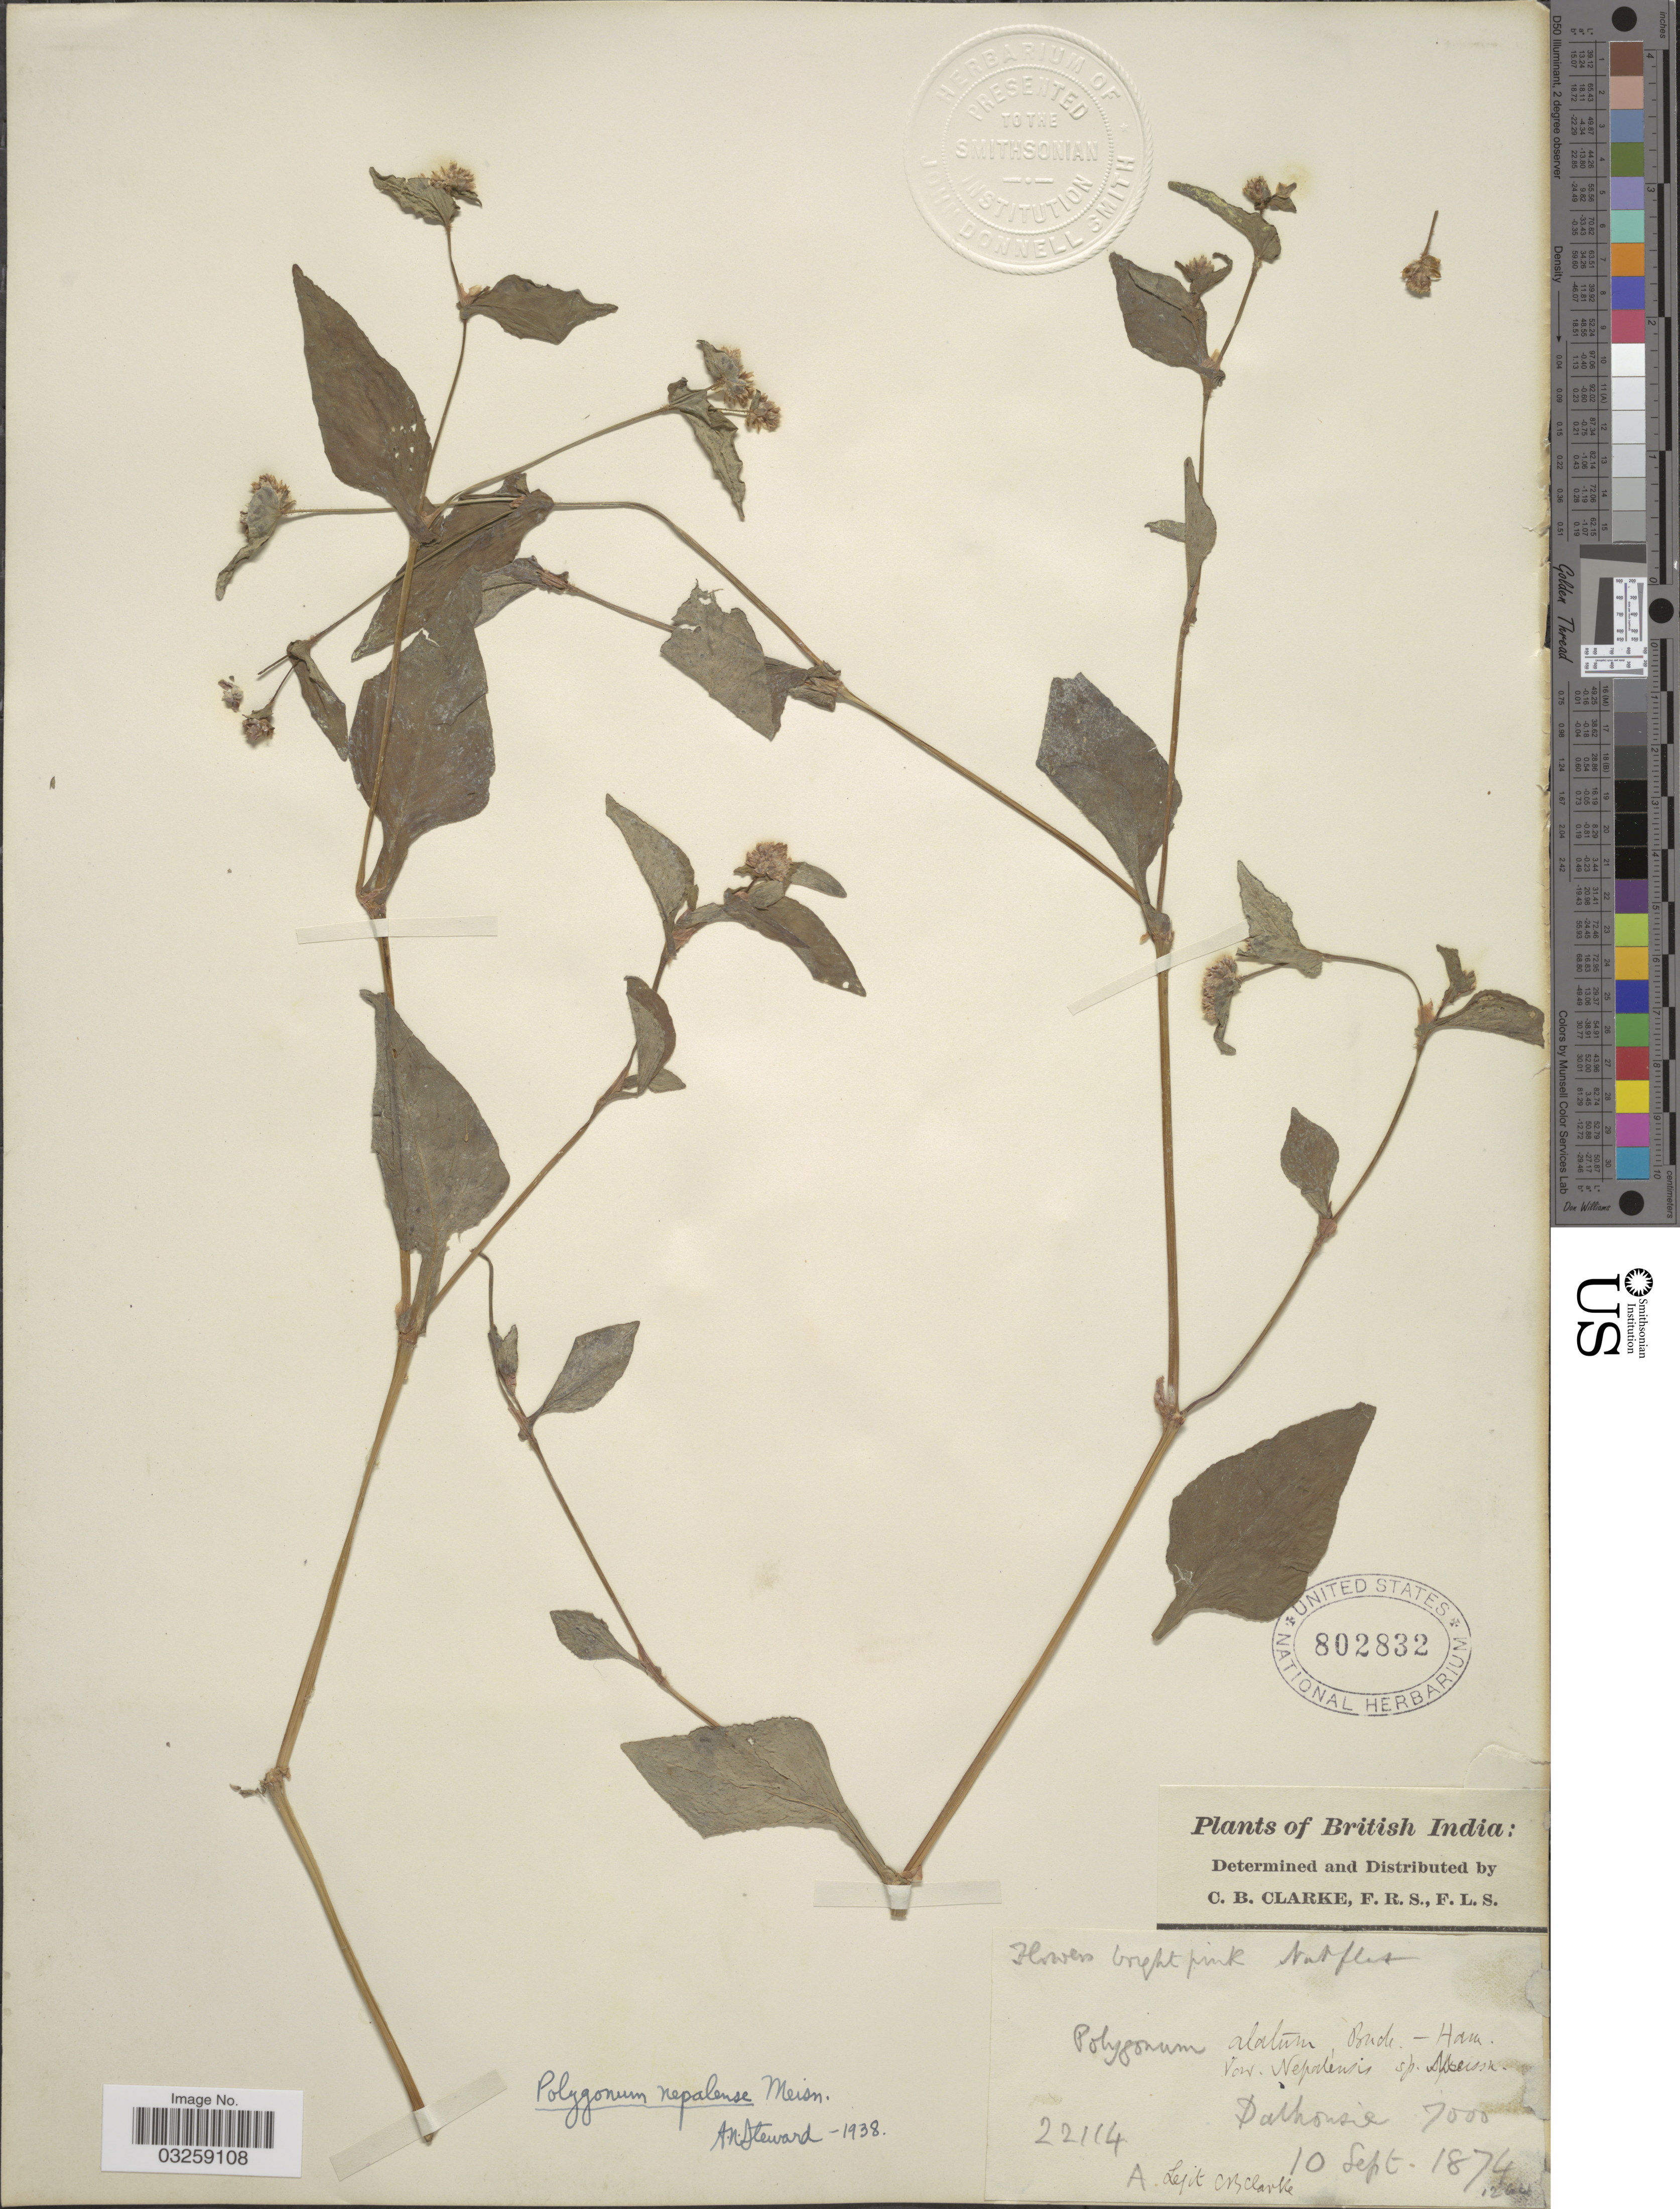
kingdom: Plantae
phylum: Tracheophyta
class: Magnoliopsida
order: Caryophyllales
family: Polygonaceae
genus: Polygonum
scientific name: Polygonum nepalense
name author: Meisn.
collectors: C. B. Clarke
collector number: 22114A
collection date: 1874-09-10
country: India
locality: British India. Dalhousie.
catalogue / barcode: US 802832